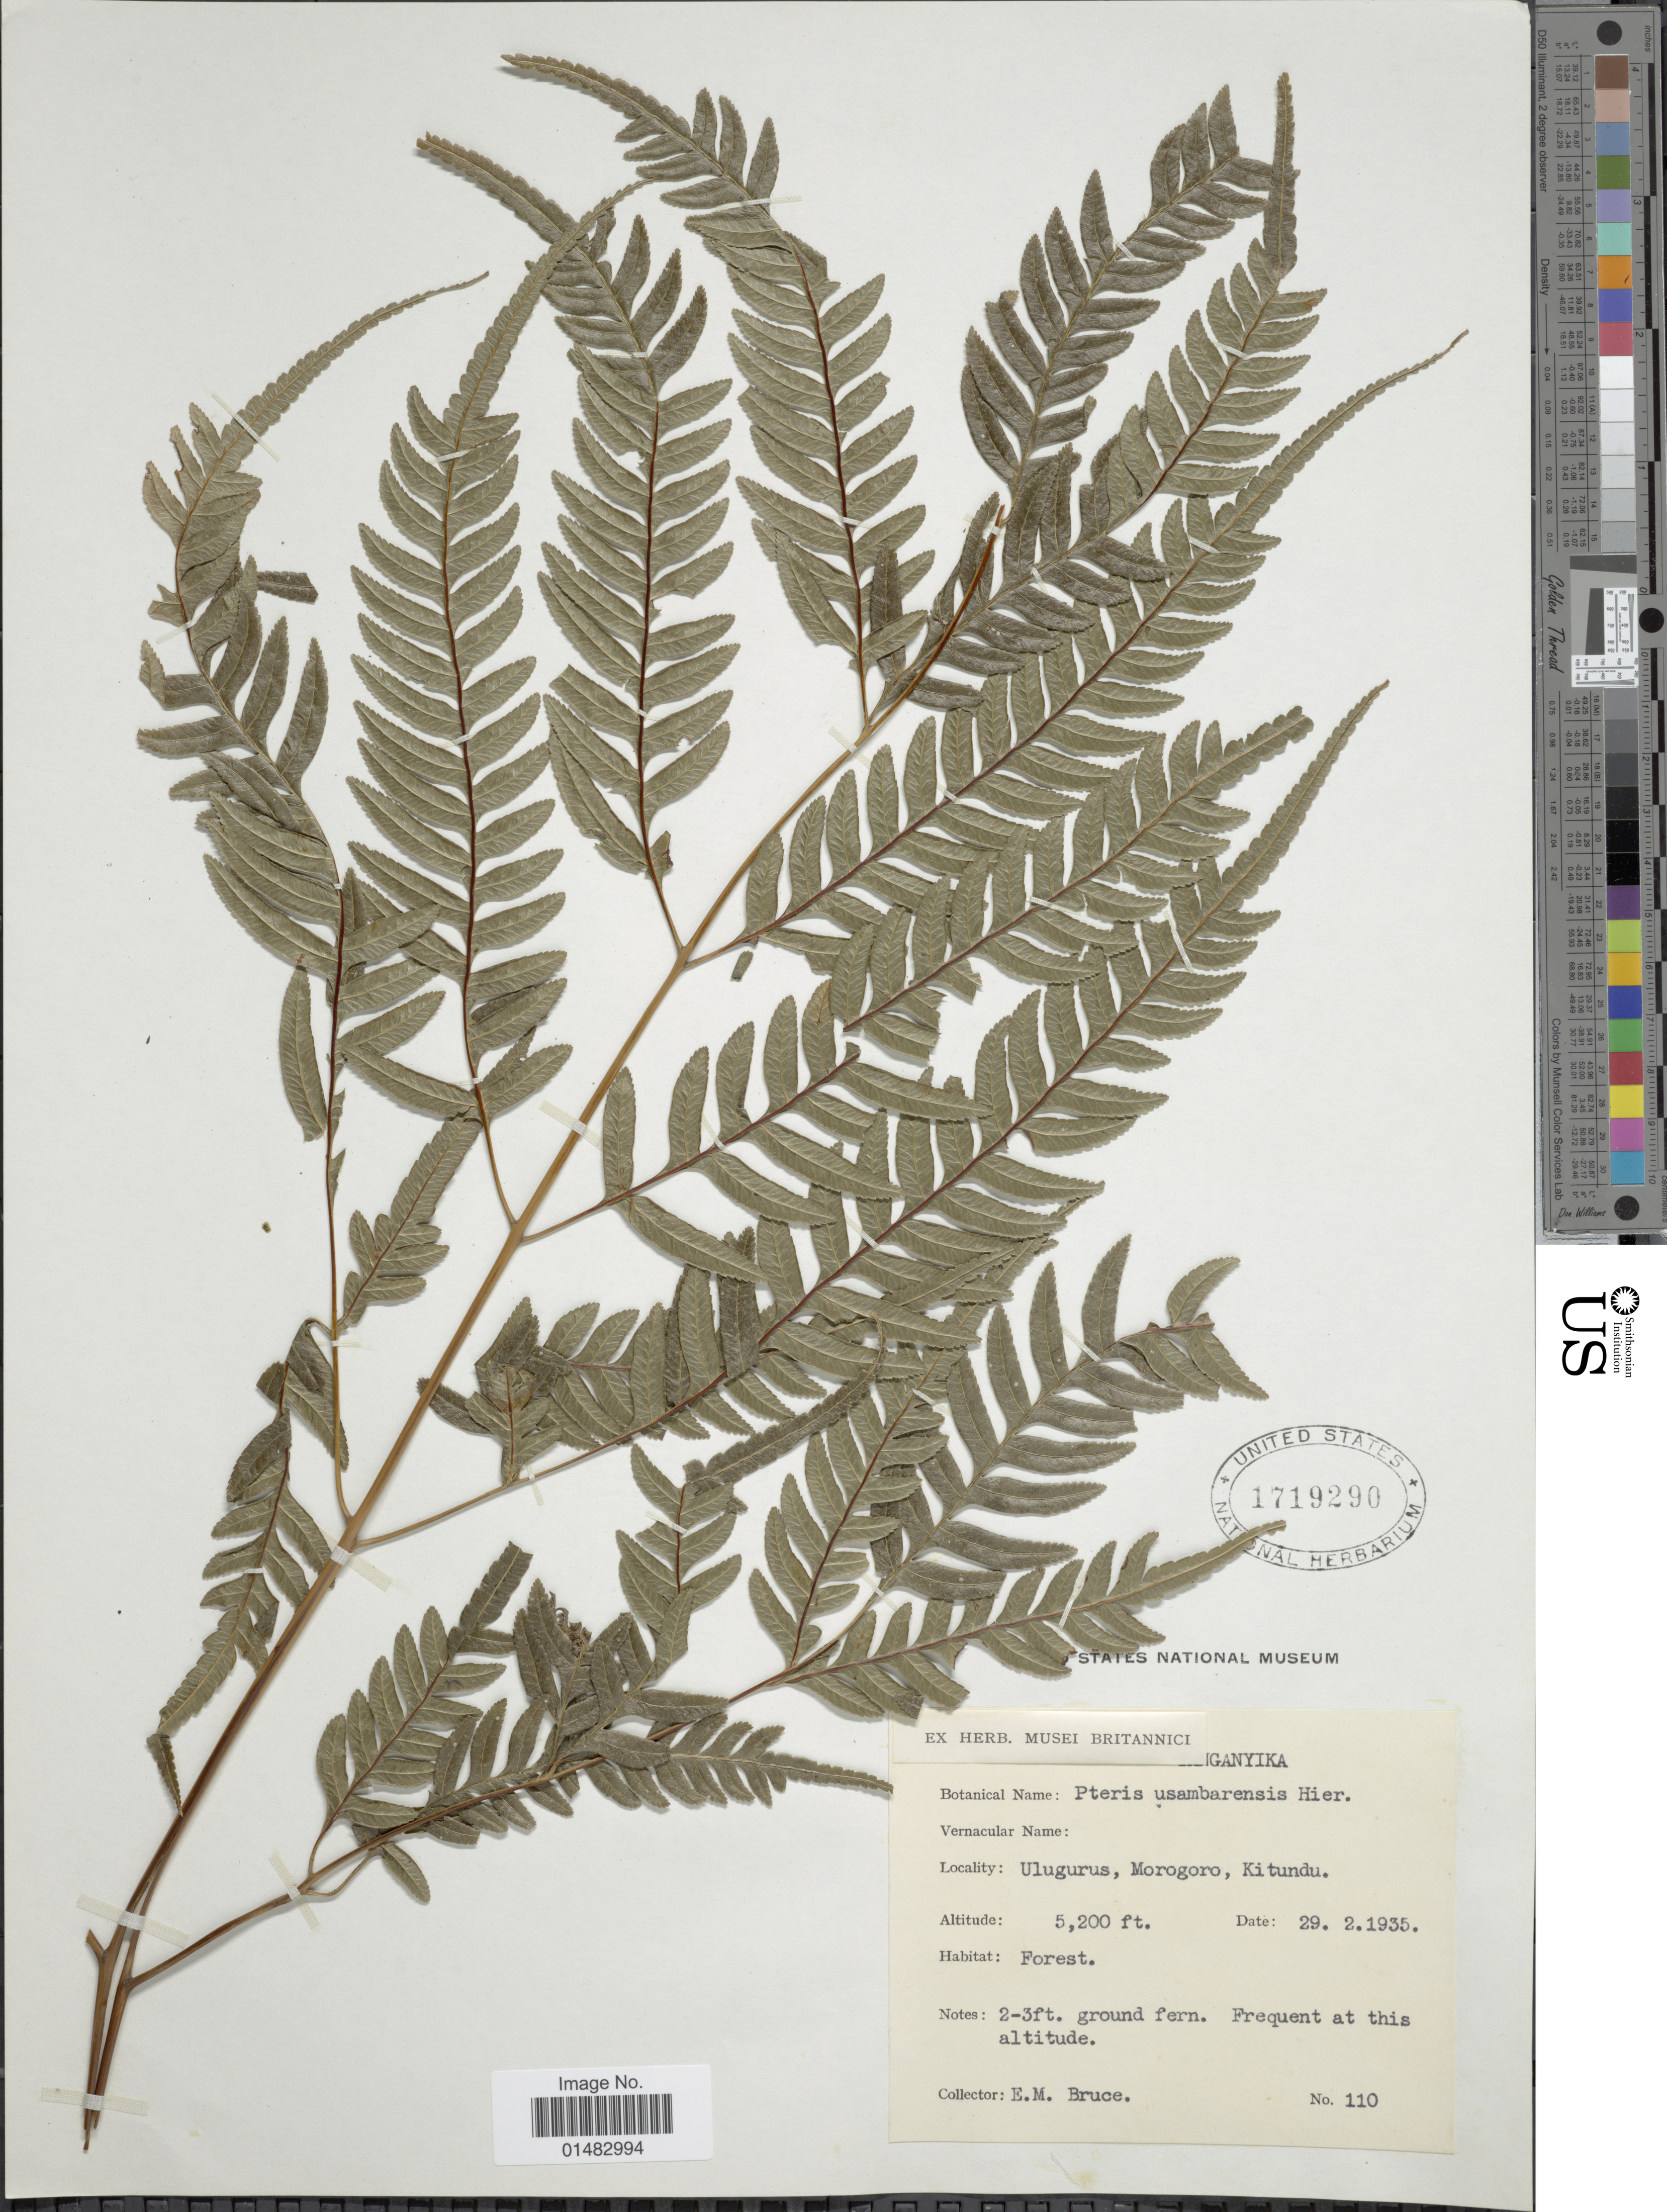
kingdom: Plantae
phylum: Tracheophyta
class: Polypodiopsida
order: Polypodiales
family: Pteridaceae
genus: Pteris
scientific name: Pteris usambarensis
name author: Hieron.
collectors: E. Bruce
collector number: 110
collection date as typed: Transcribed d/m/y: 29/2/1935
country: Tanzania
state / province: Morogoro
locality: Uluguru Kitundu, Tanganyika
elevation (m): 1585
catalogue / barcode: US 1719290